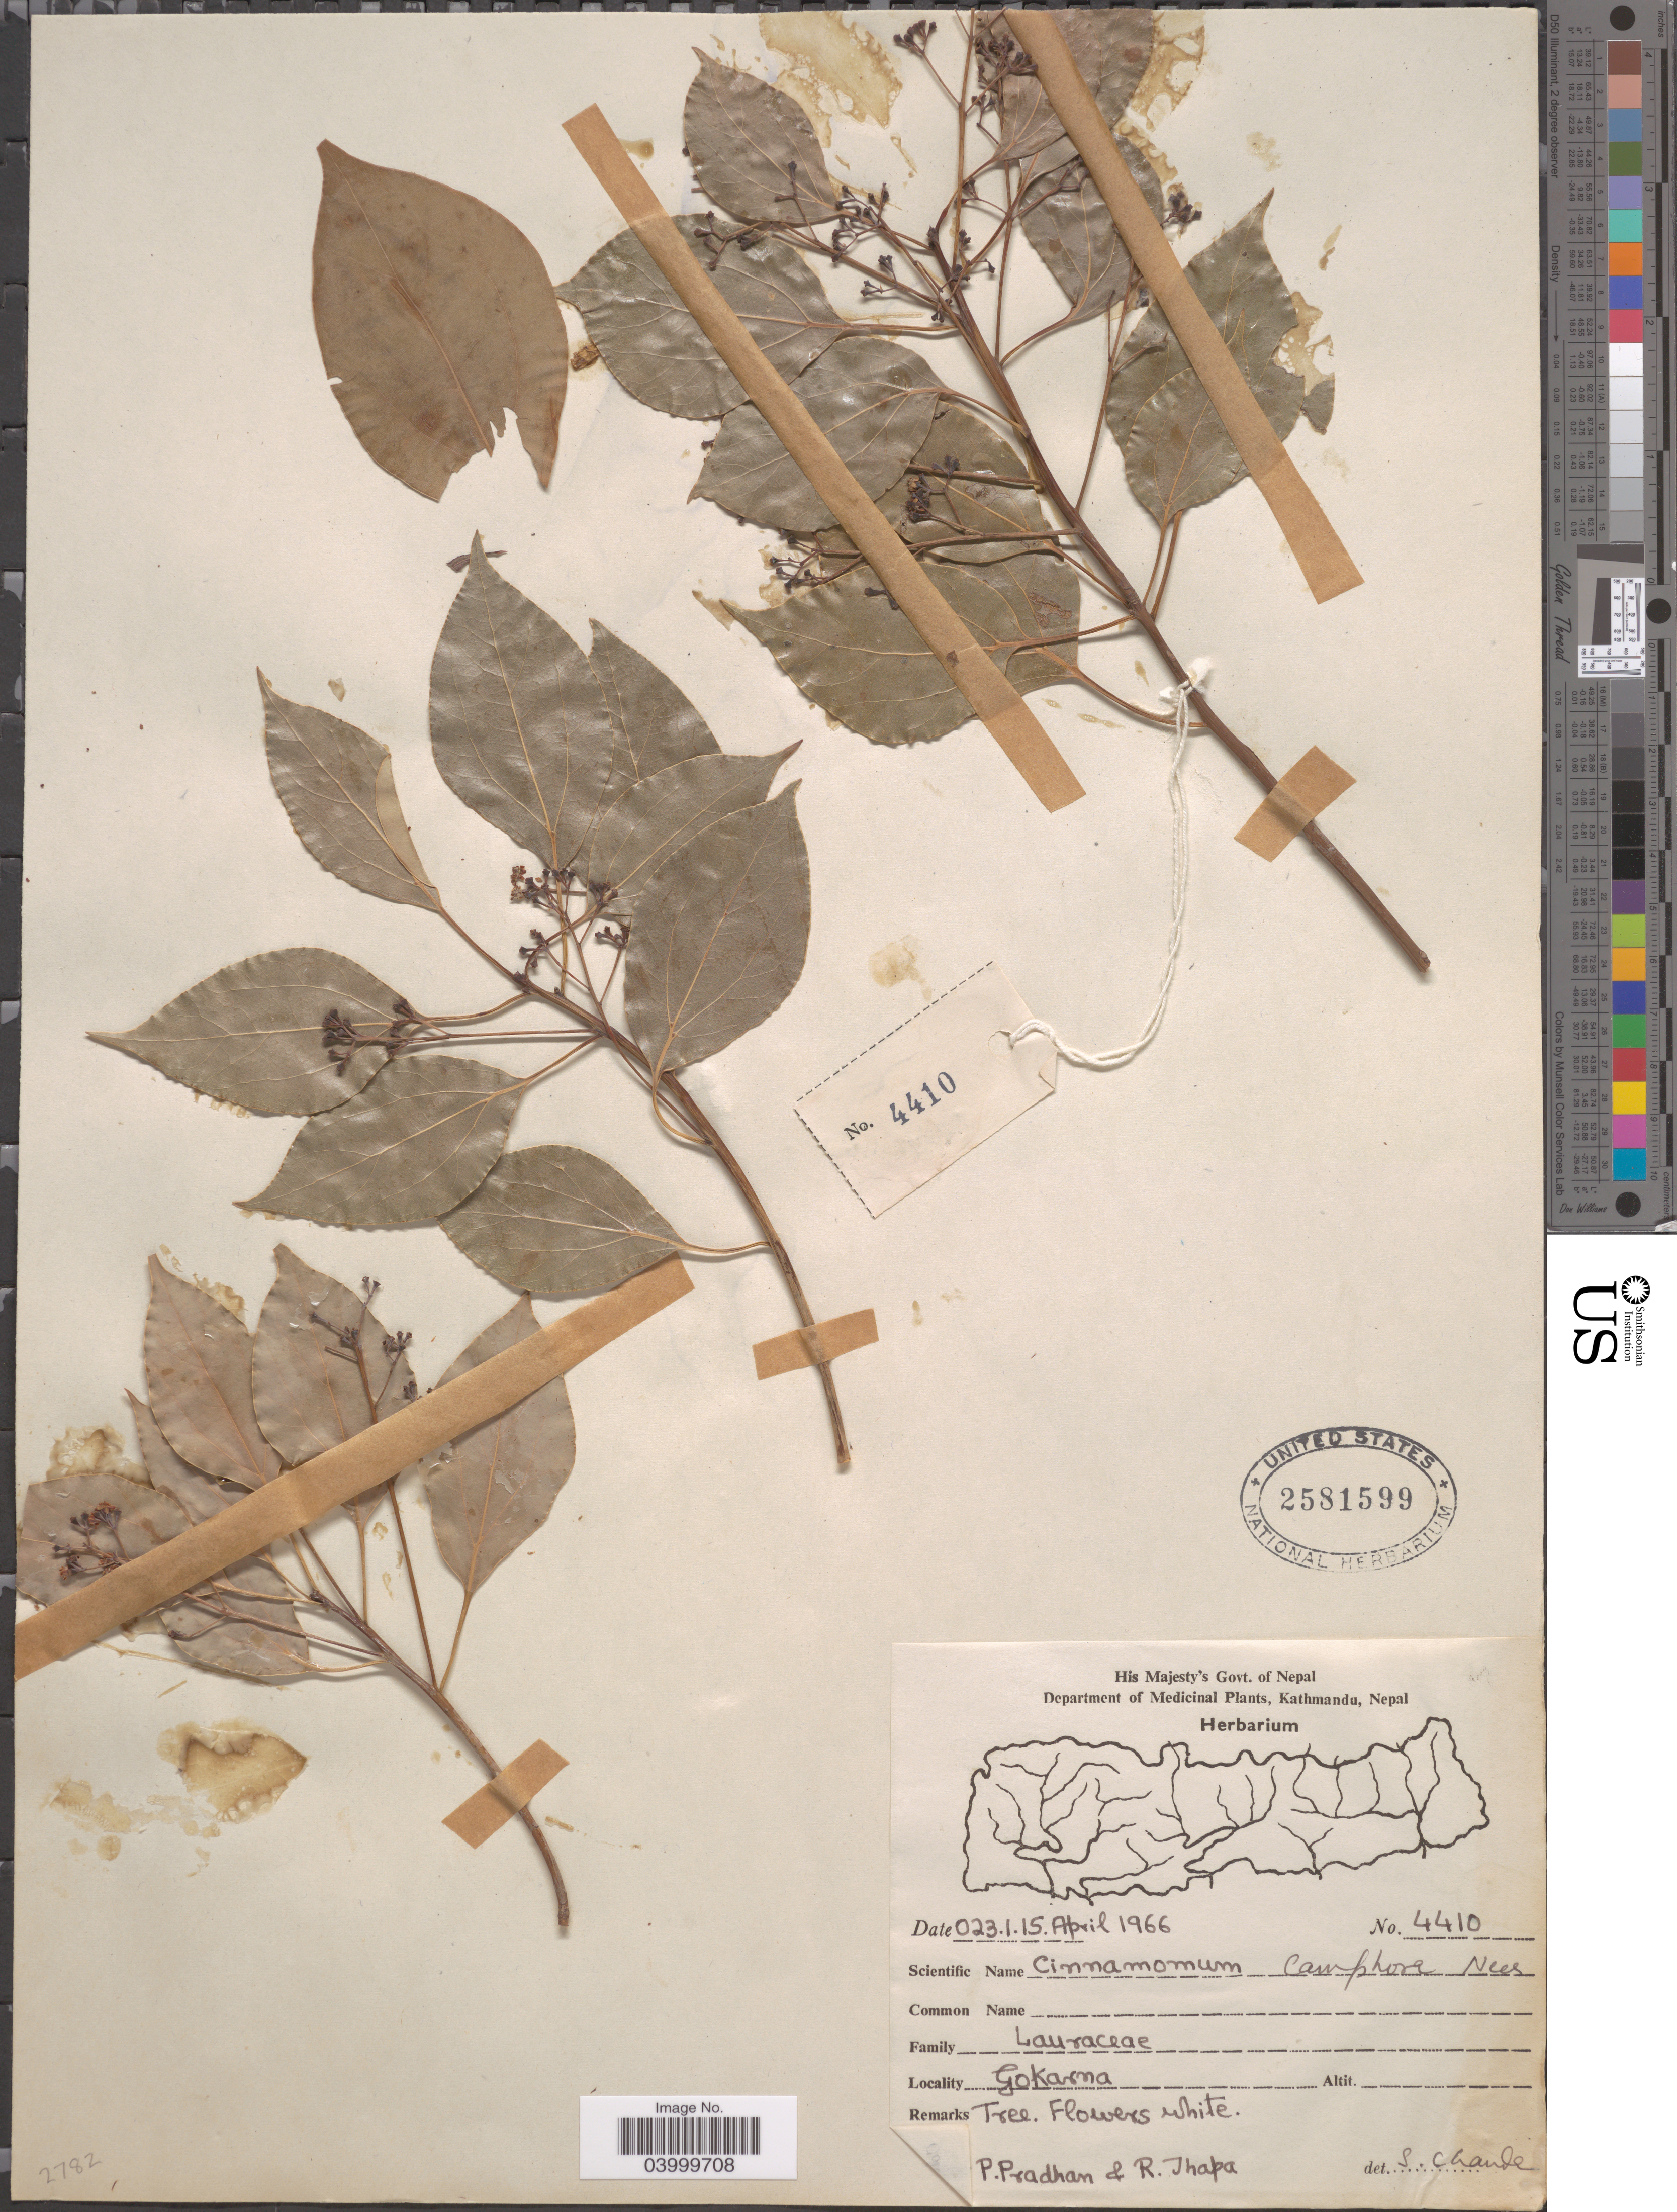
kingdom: Plantae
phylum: Tracheophyta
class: Magnoliopsida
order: Laurales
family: Lauraceae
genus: Cinnamomum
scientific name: Cinnamomum camphora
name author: (L.) J. Presl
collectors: P. Pradhan & R. Thapa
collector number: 4410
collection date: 1966-04-15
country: Nepal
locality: Gokarna.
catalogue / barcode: US 2581599